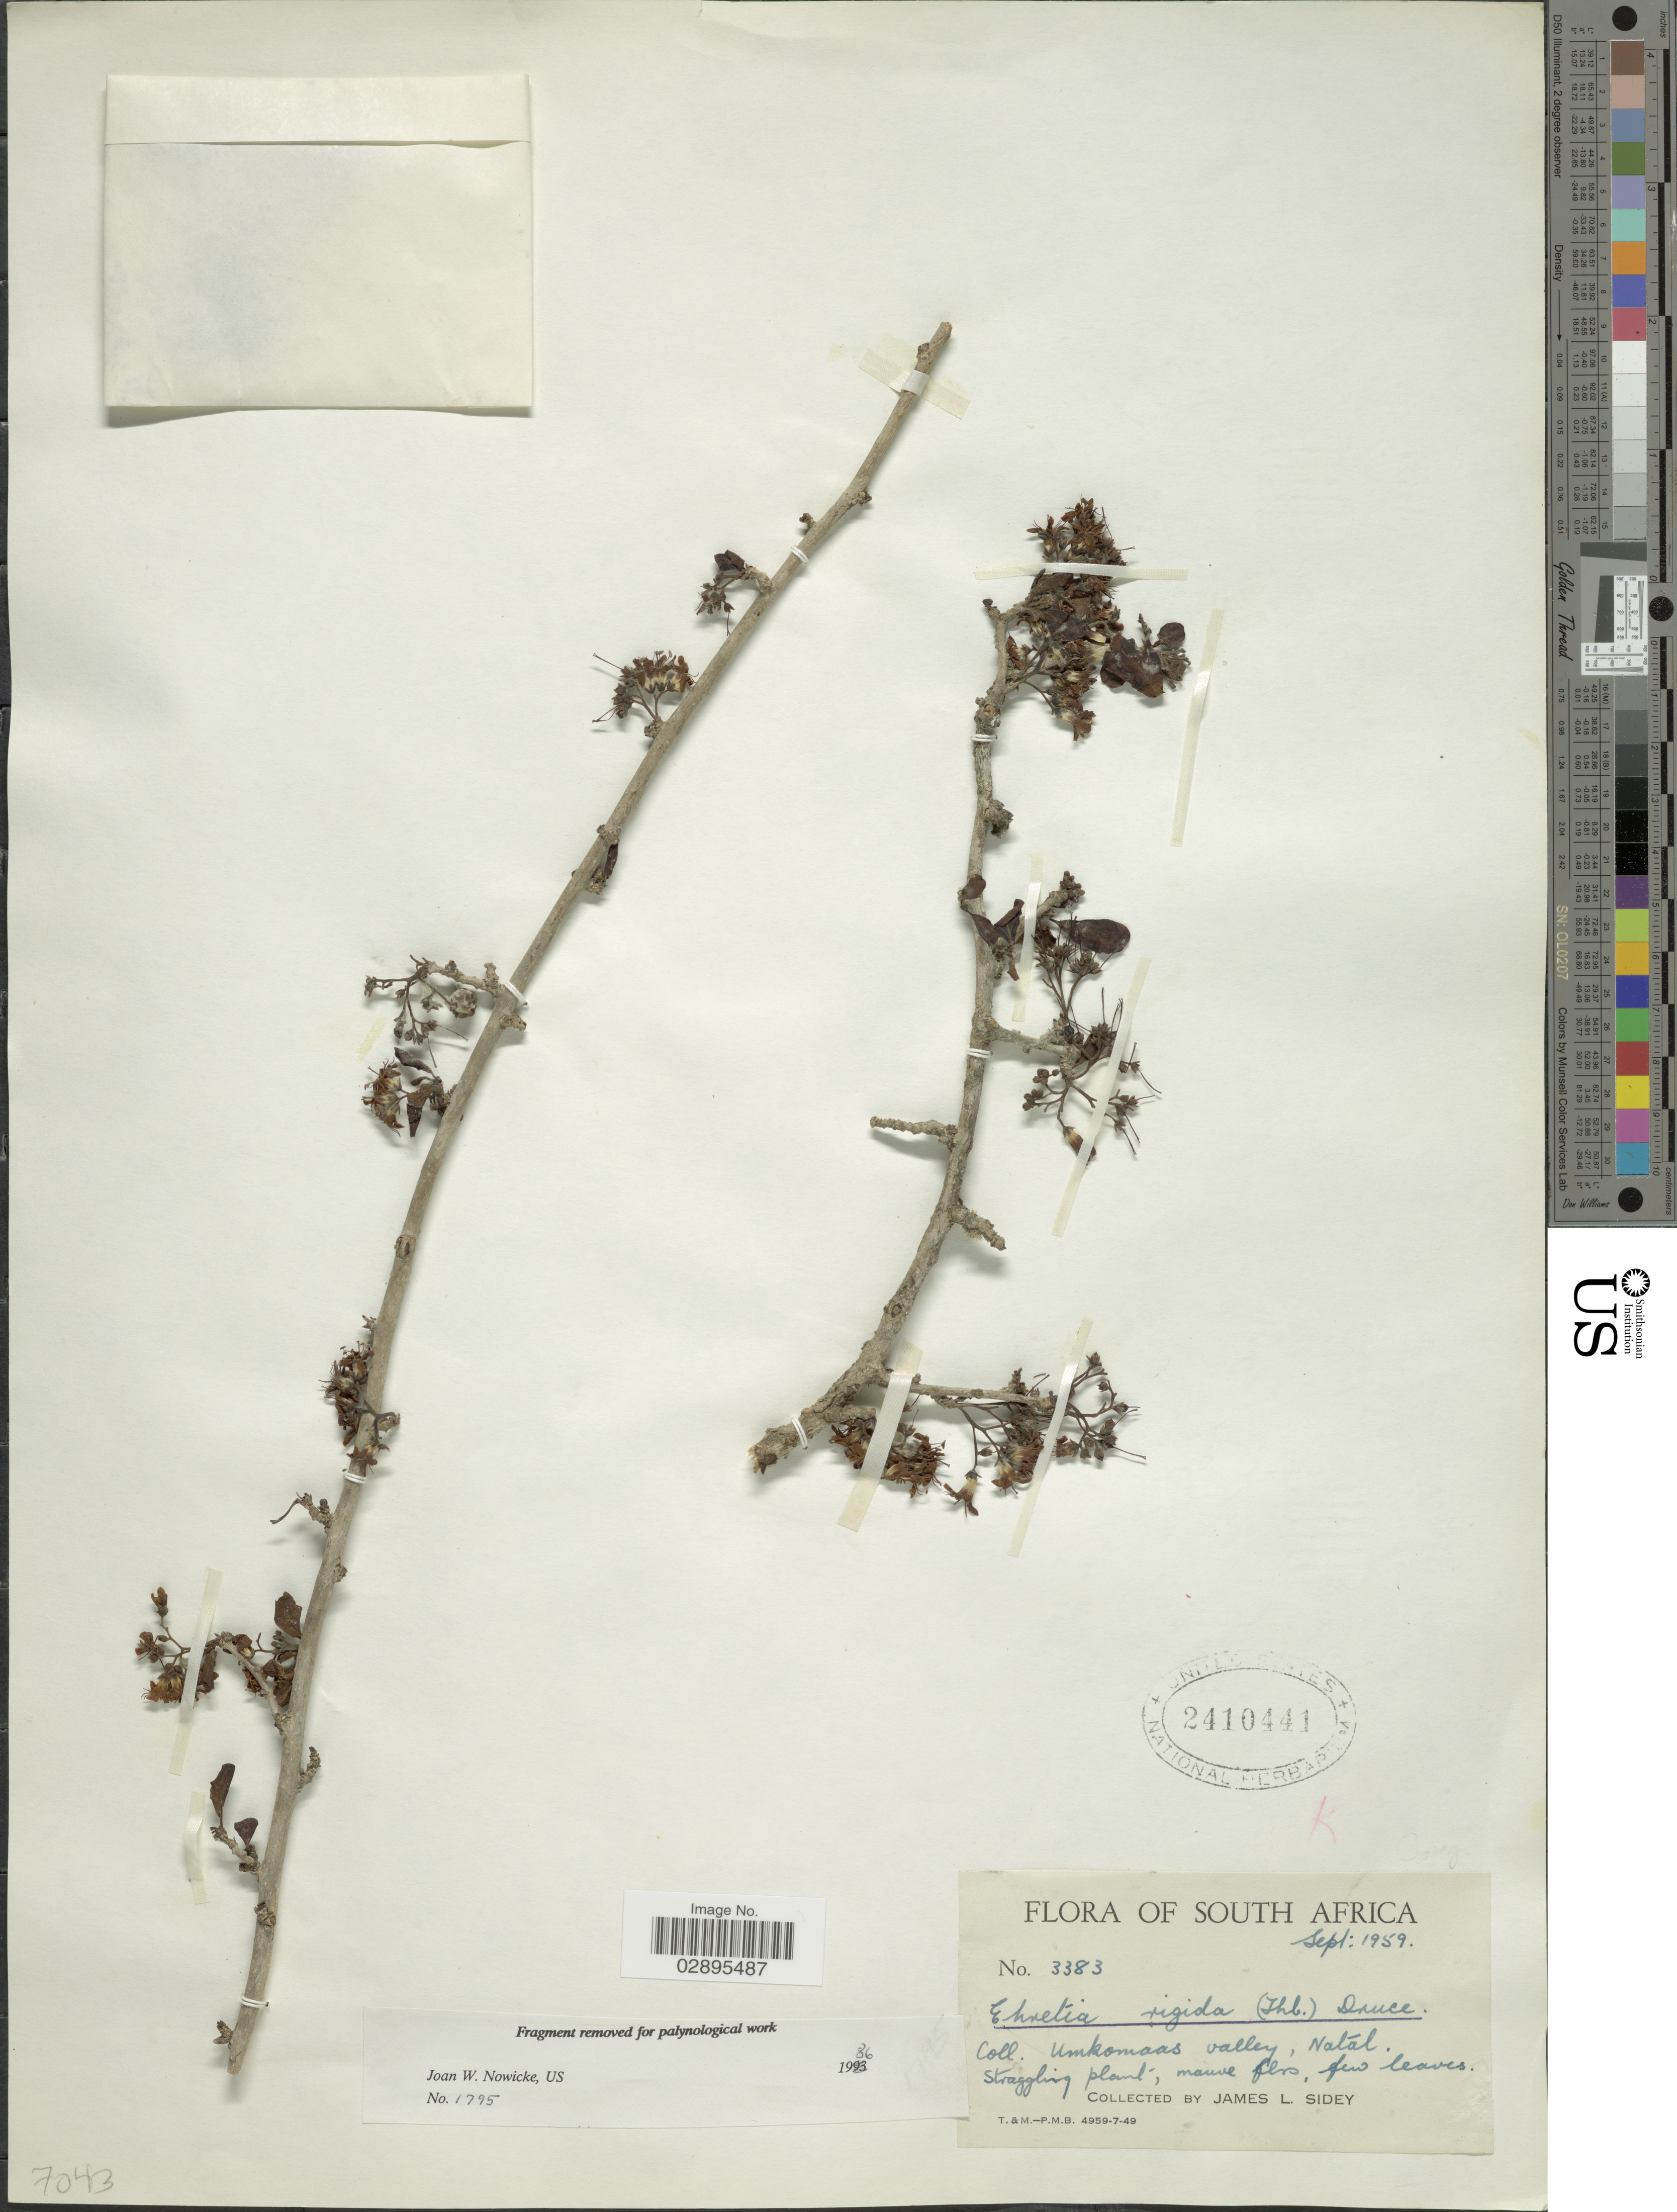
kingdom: Plantae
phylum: Tracheophyta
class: Magnoliopsida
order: Boraginales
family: Ehretiaceae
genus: Ehretia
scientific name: Ehretia rigida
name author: (Thunb.) Druce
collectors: J. L. Sidey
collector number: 3383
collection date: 1959-09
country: South Africa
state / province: KwaZulu-Natal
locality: Umkomaas valley, Natal.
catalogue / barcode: US 2410441